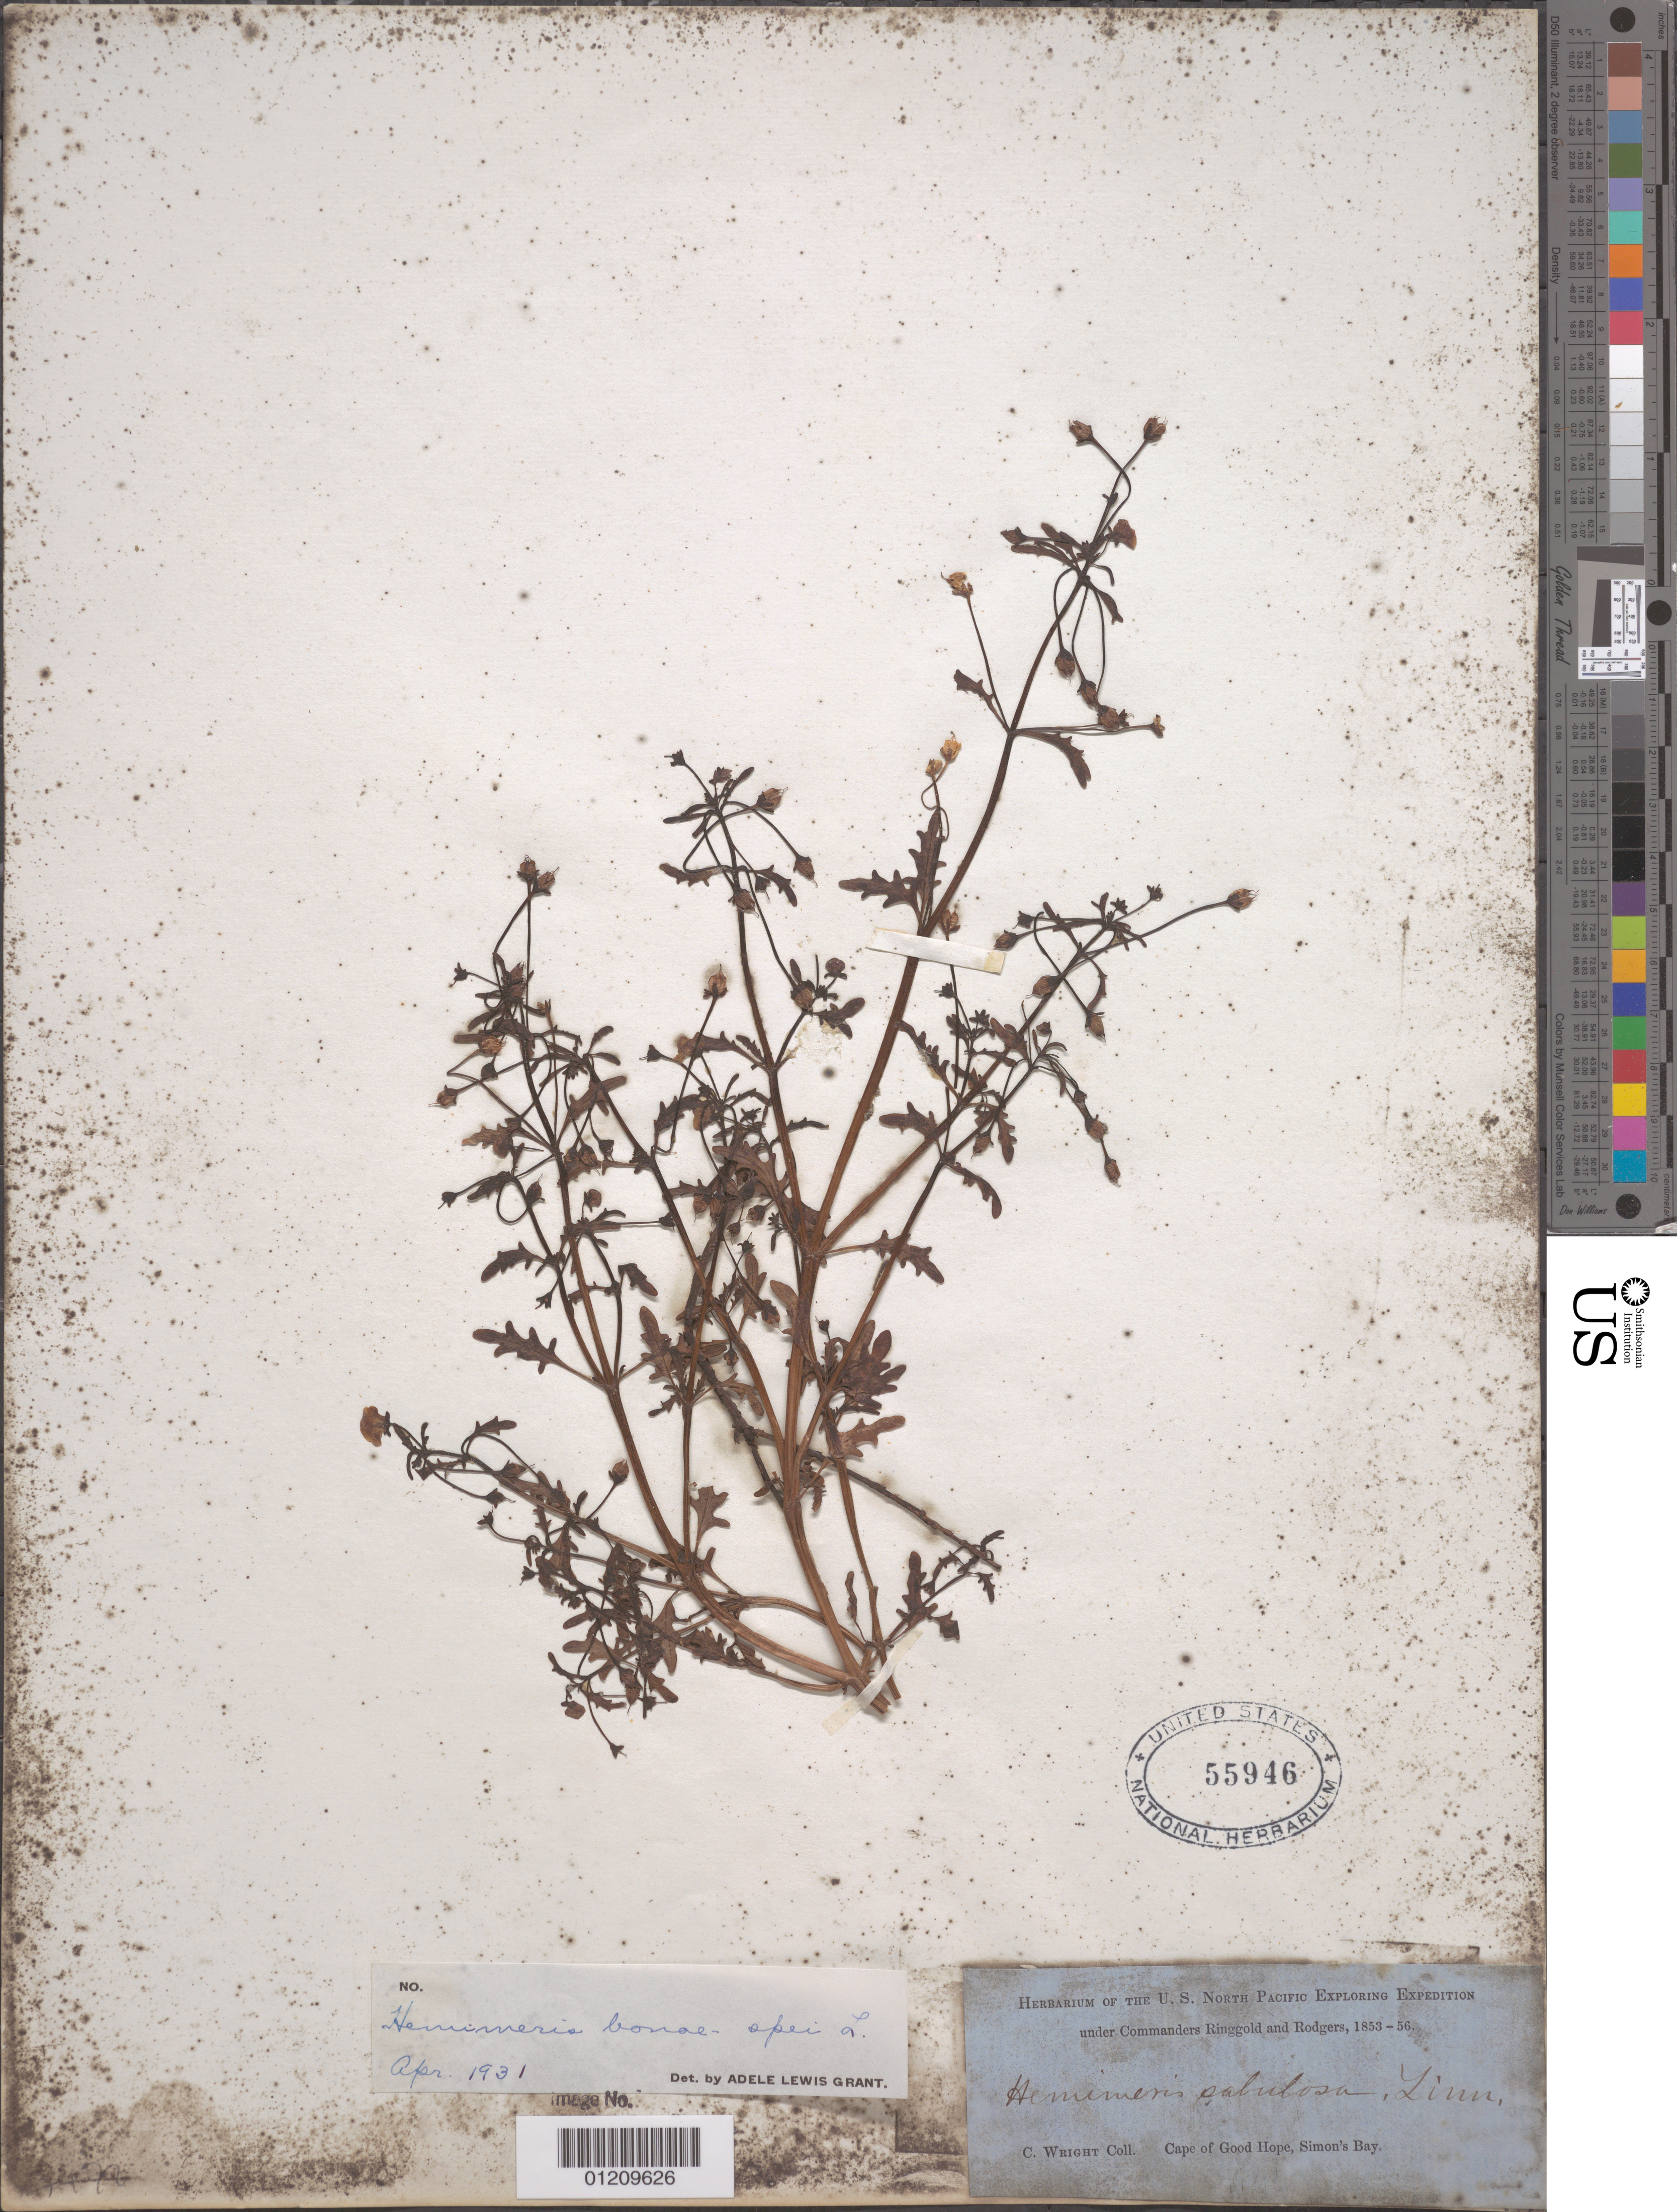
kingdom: Plantae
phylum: Tracheophyta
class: Magnoliopsida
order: Lamiales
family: Scrophulariaceae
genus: Hemimeris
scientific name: Hemimeris bonae-spei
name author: L.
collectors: C. Wright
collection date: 1853/1856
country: South Africa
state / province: Western Cape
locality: Cape of Good Hope, Simon's Bay.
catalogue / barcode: US 55946